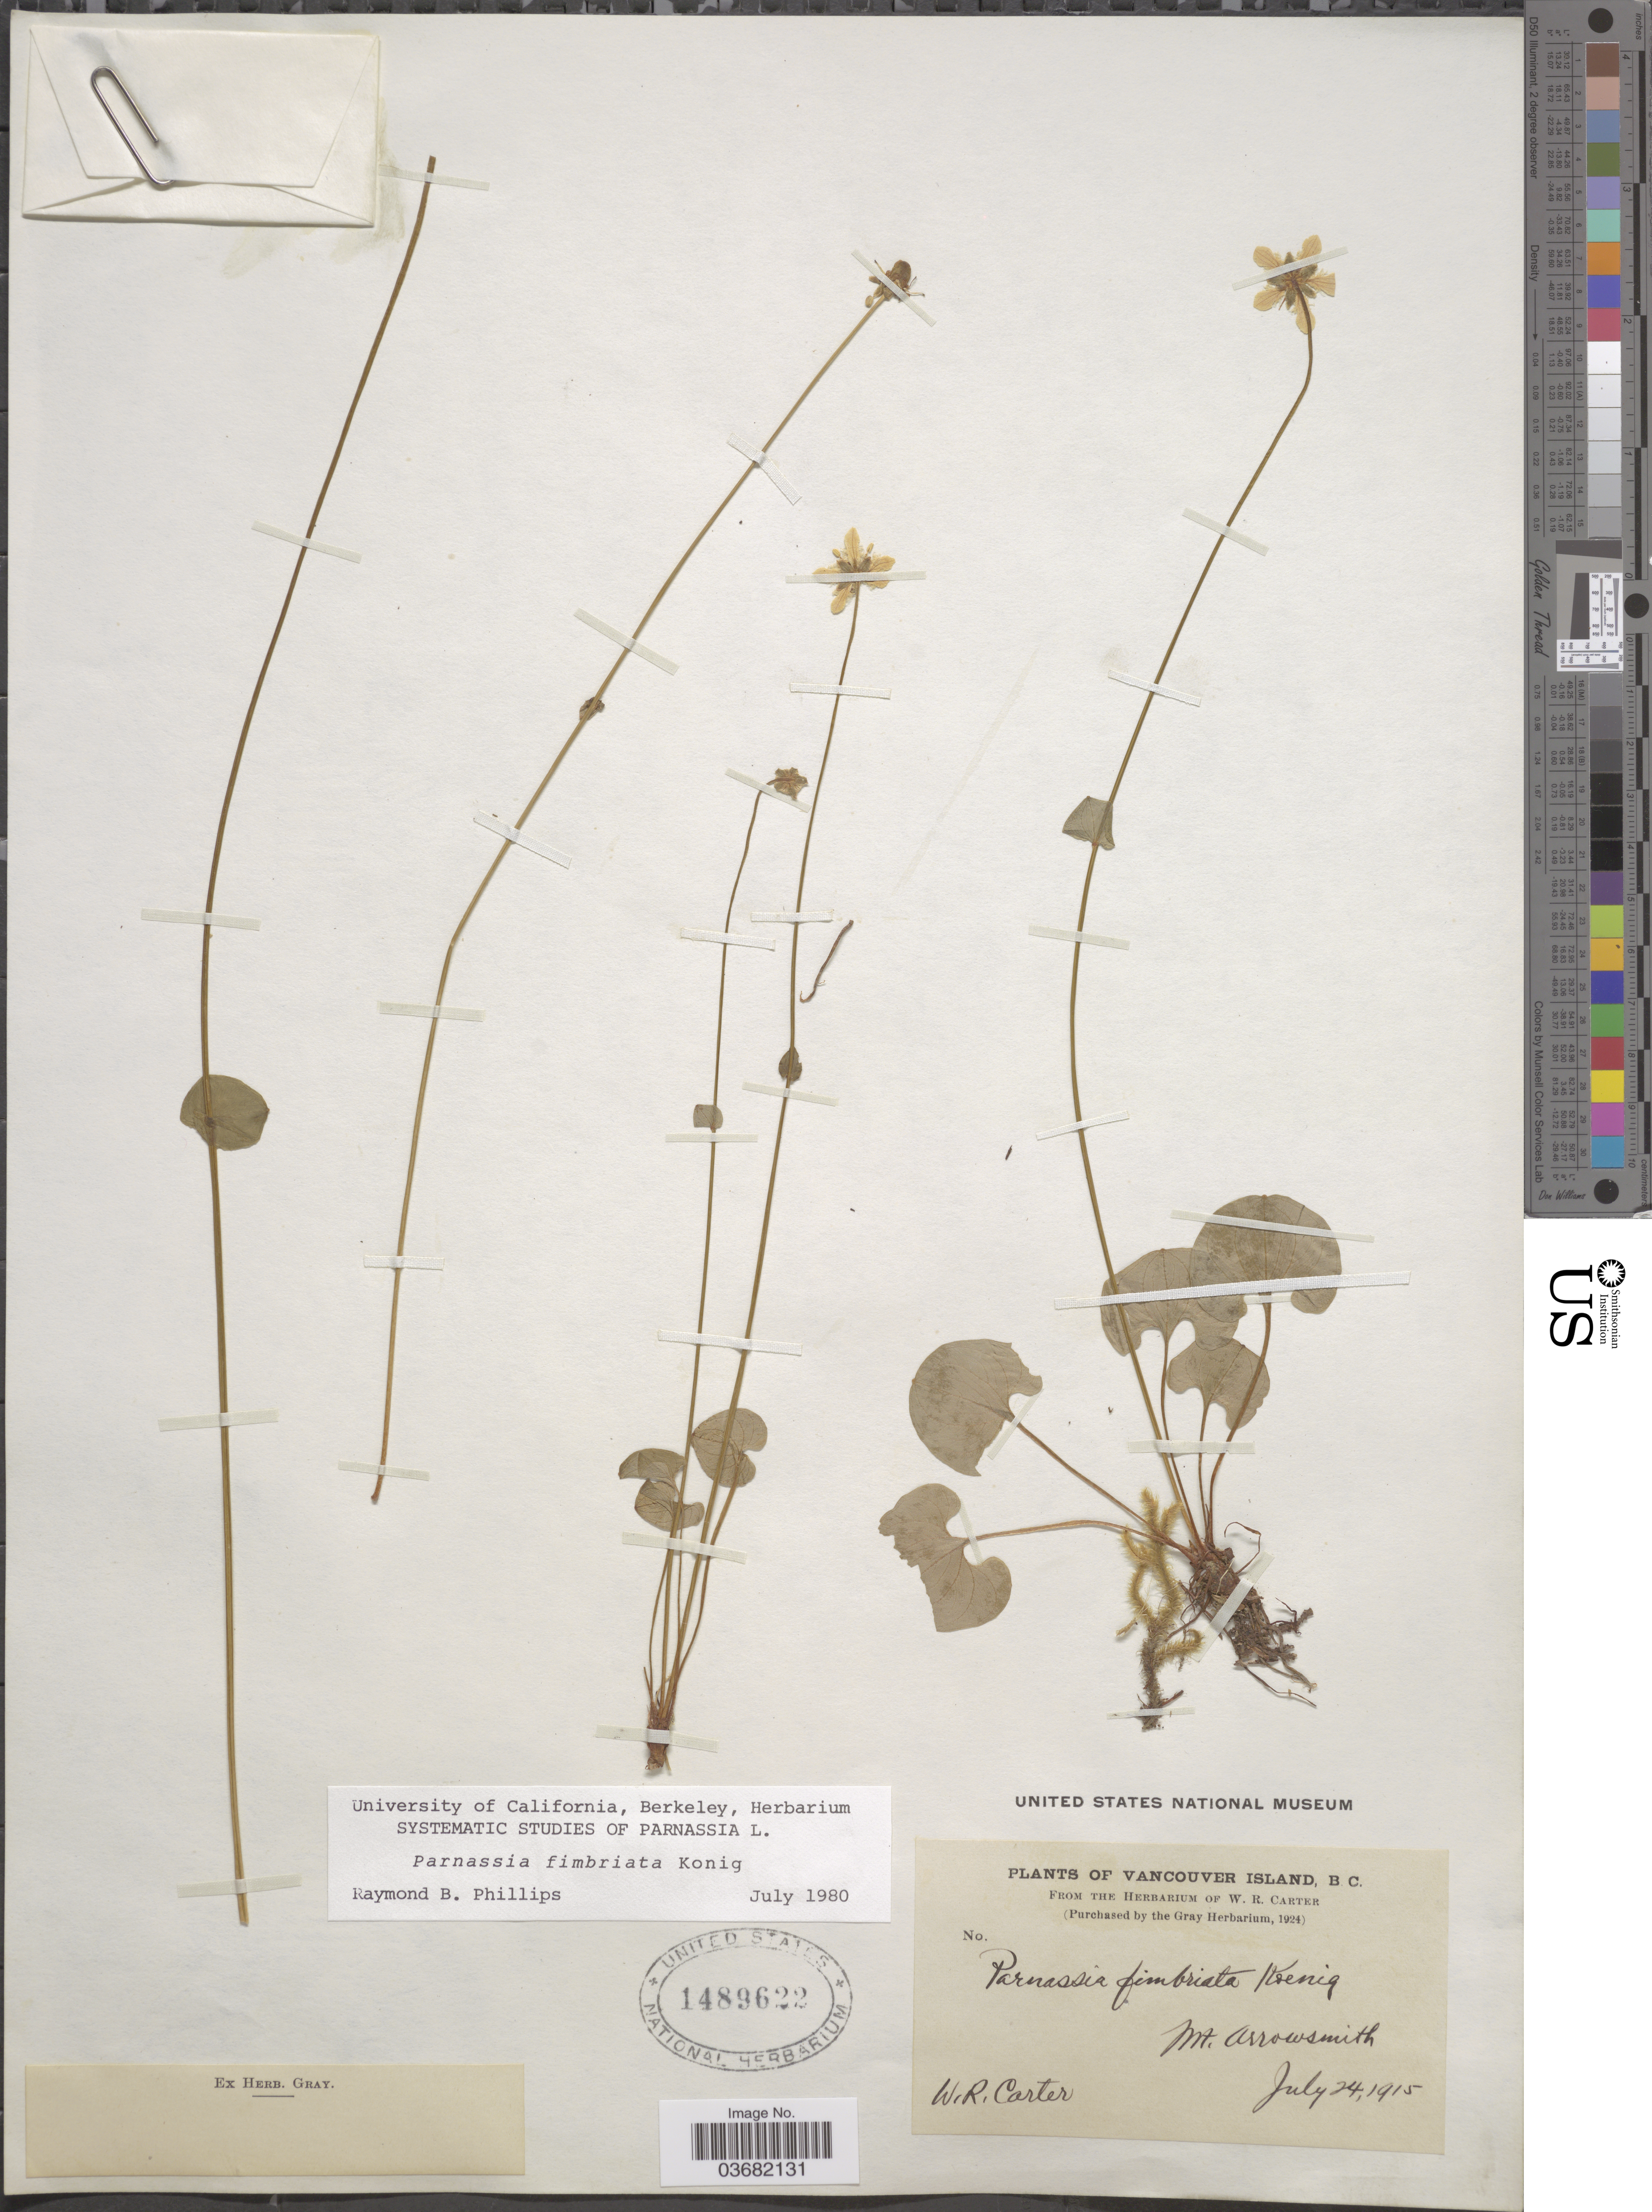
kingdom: Plantae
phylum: Tracheophyta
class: Magnoliopsida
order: Celastrales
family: Parnassiaceae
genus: Parnassia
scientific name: Parnassia fimbriata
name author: K.D. Koenig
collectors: W. R. Carter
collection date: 1915-07-24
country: Canada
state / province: British Columbia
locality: Vancouver Island. Mt. Arrowsmith.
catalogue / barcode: US 1489622